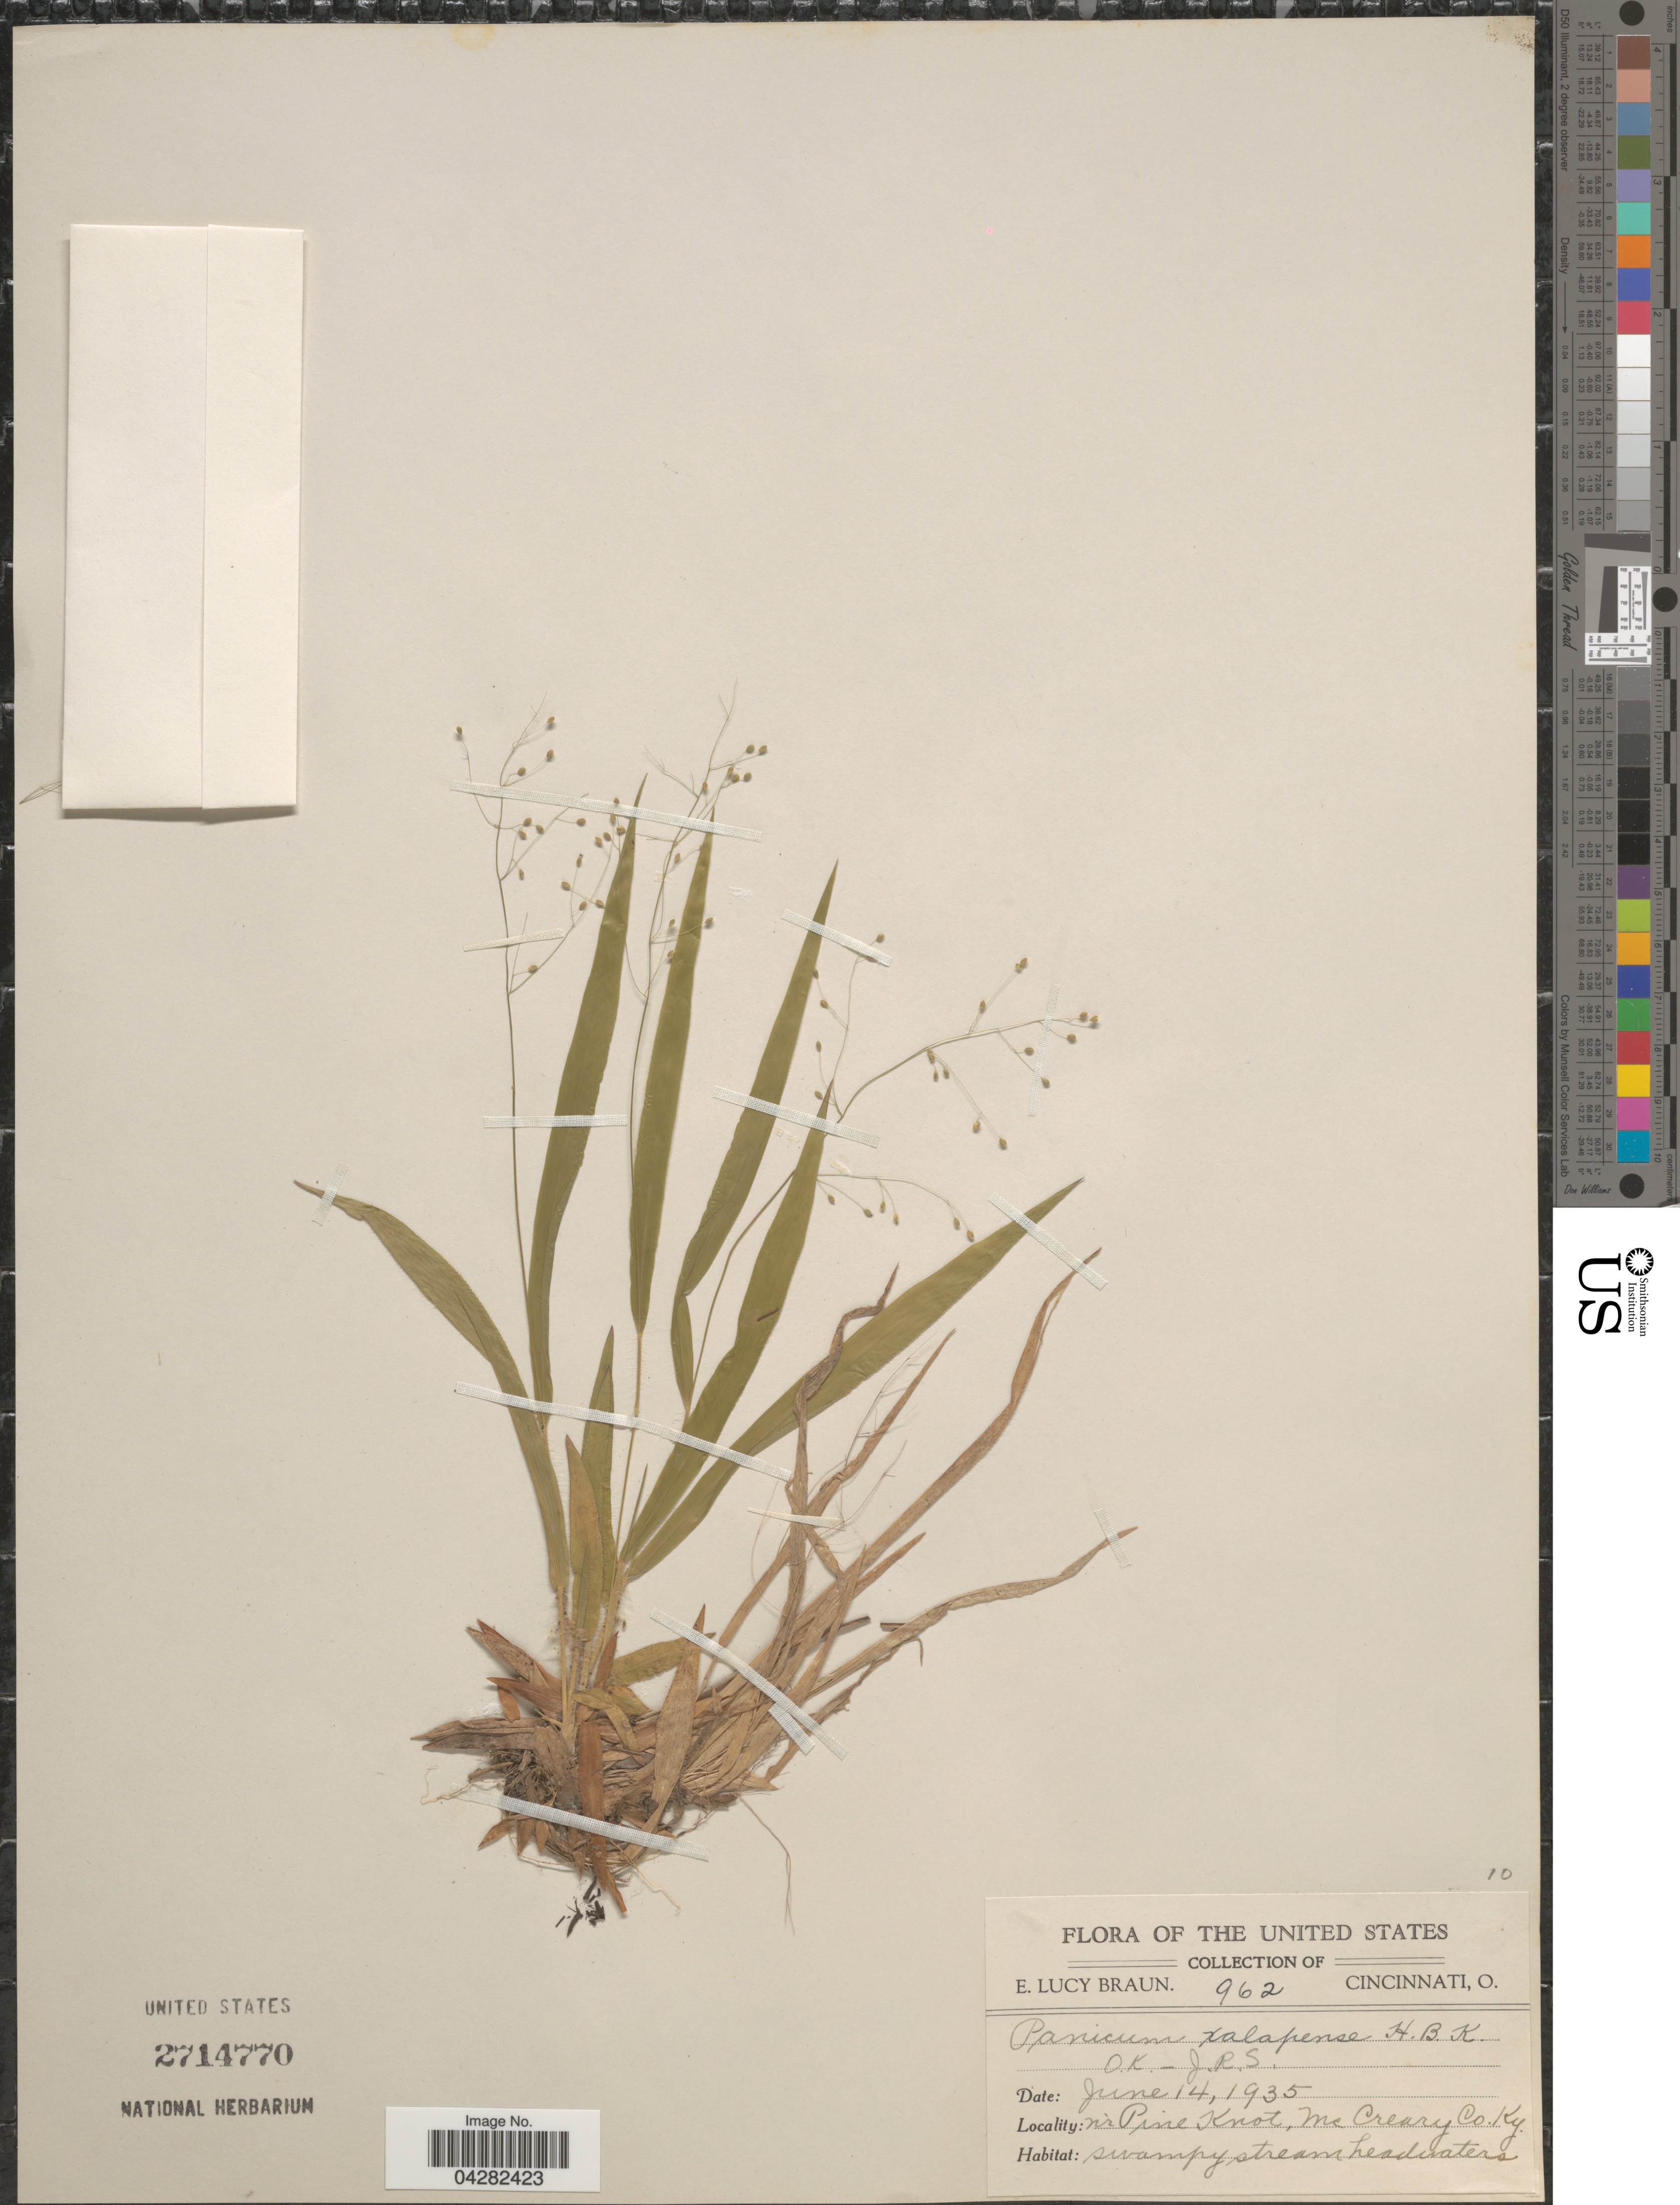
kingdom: Plantae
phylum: Tracheophyta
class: Liliopsida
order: Poales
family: Poaceae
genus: Dichanthelium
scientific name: Dichanthelium laxiflorum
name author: (Lam.) Gould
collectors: E. L. Braun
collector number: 962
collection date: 1935-06-14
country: United States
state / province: Kentucky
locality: Nr Pine Knot, McCreary Co.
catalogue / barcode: US 2714770